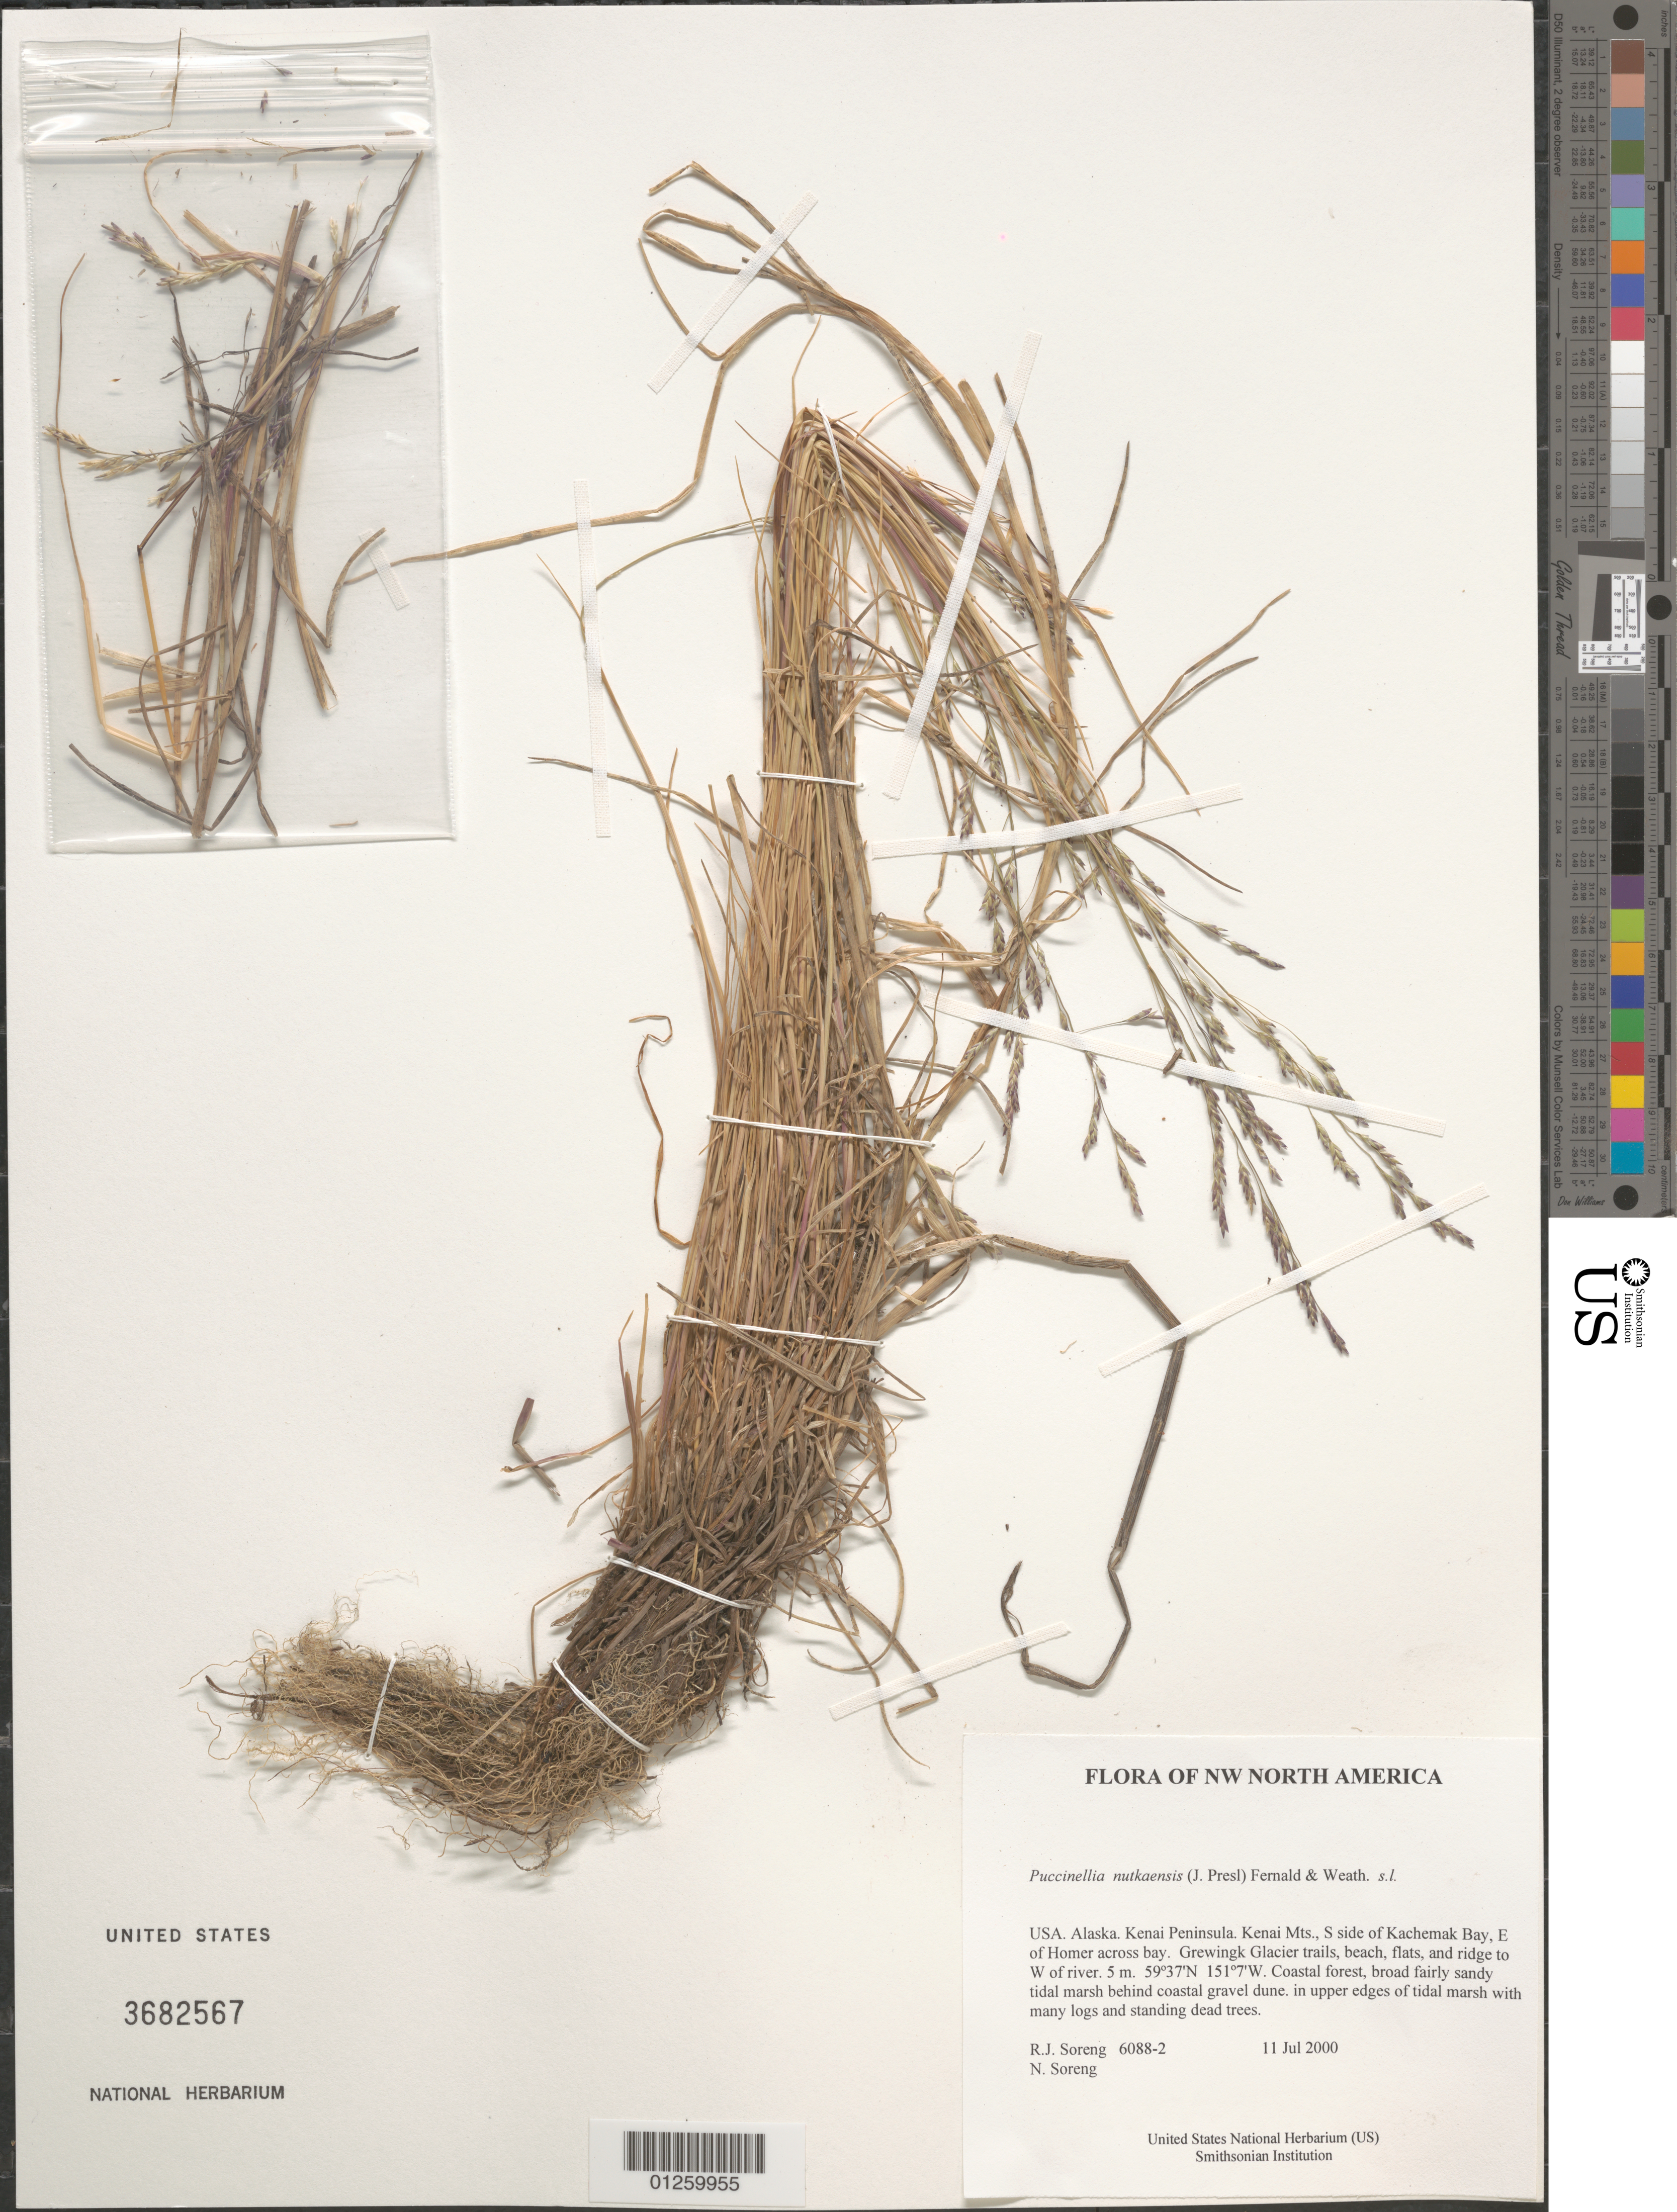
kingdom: Plantae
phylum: Tracheophyta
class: Liliopsida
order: Poales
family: Poaceae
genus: Puccinellia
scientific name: Puccinellia nutkaensis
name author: (J. Presl) Fernald & Weath.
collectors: R. J. Soreng & N. L. Soreng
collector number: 6088-2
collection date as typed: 11 Jul 2000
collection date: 2000-07-11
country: United States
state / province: Alaska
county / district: Kenai Peninsula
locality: Kenai Mts., S side of Kachemak Bay, E of Homer across bay. Grewingk Glacier trails, beach, flats, and ridge to W of river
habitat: Coastal forest, broad fairly sandy tidal marsh behind coastal gravel dune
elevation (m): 5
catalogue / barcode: US 3682567